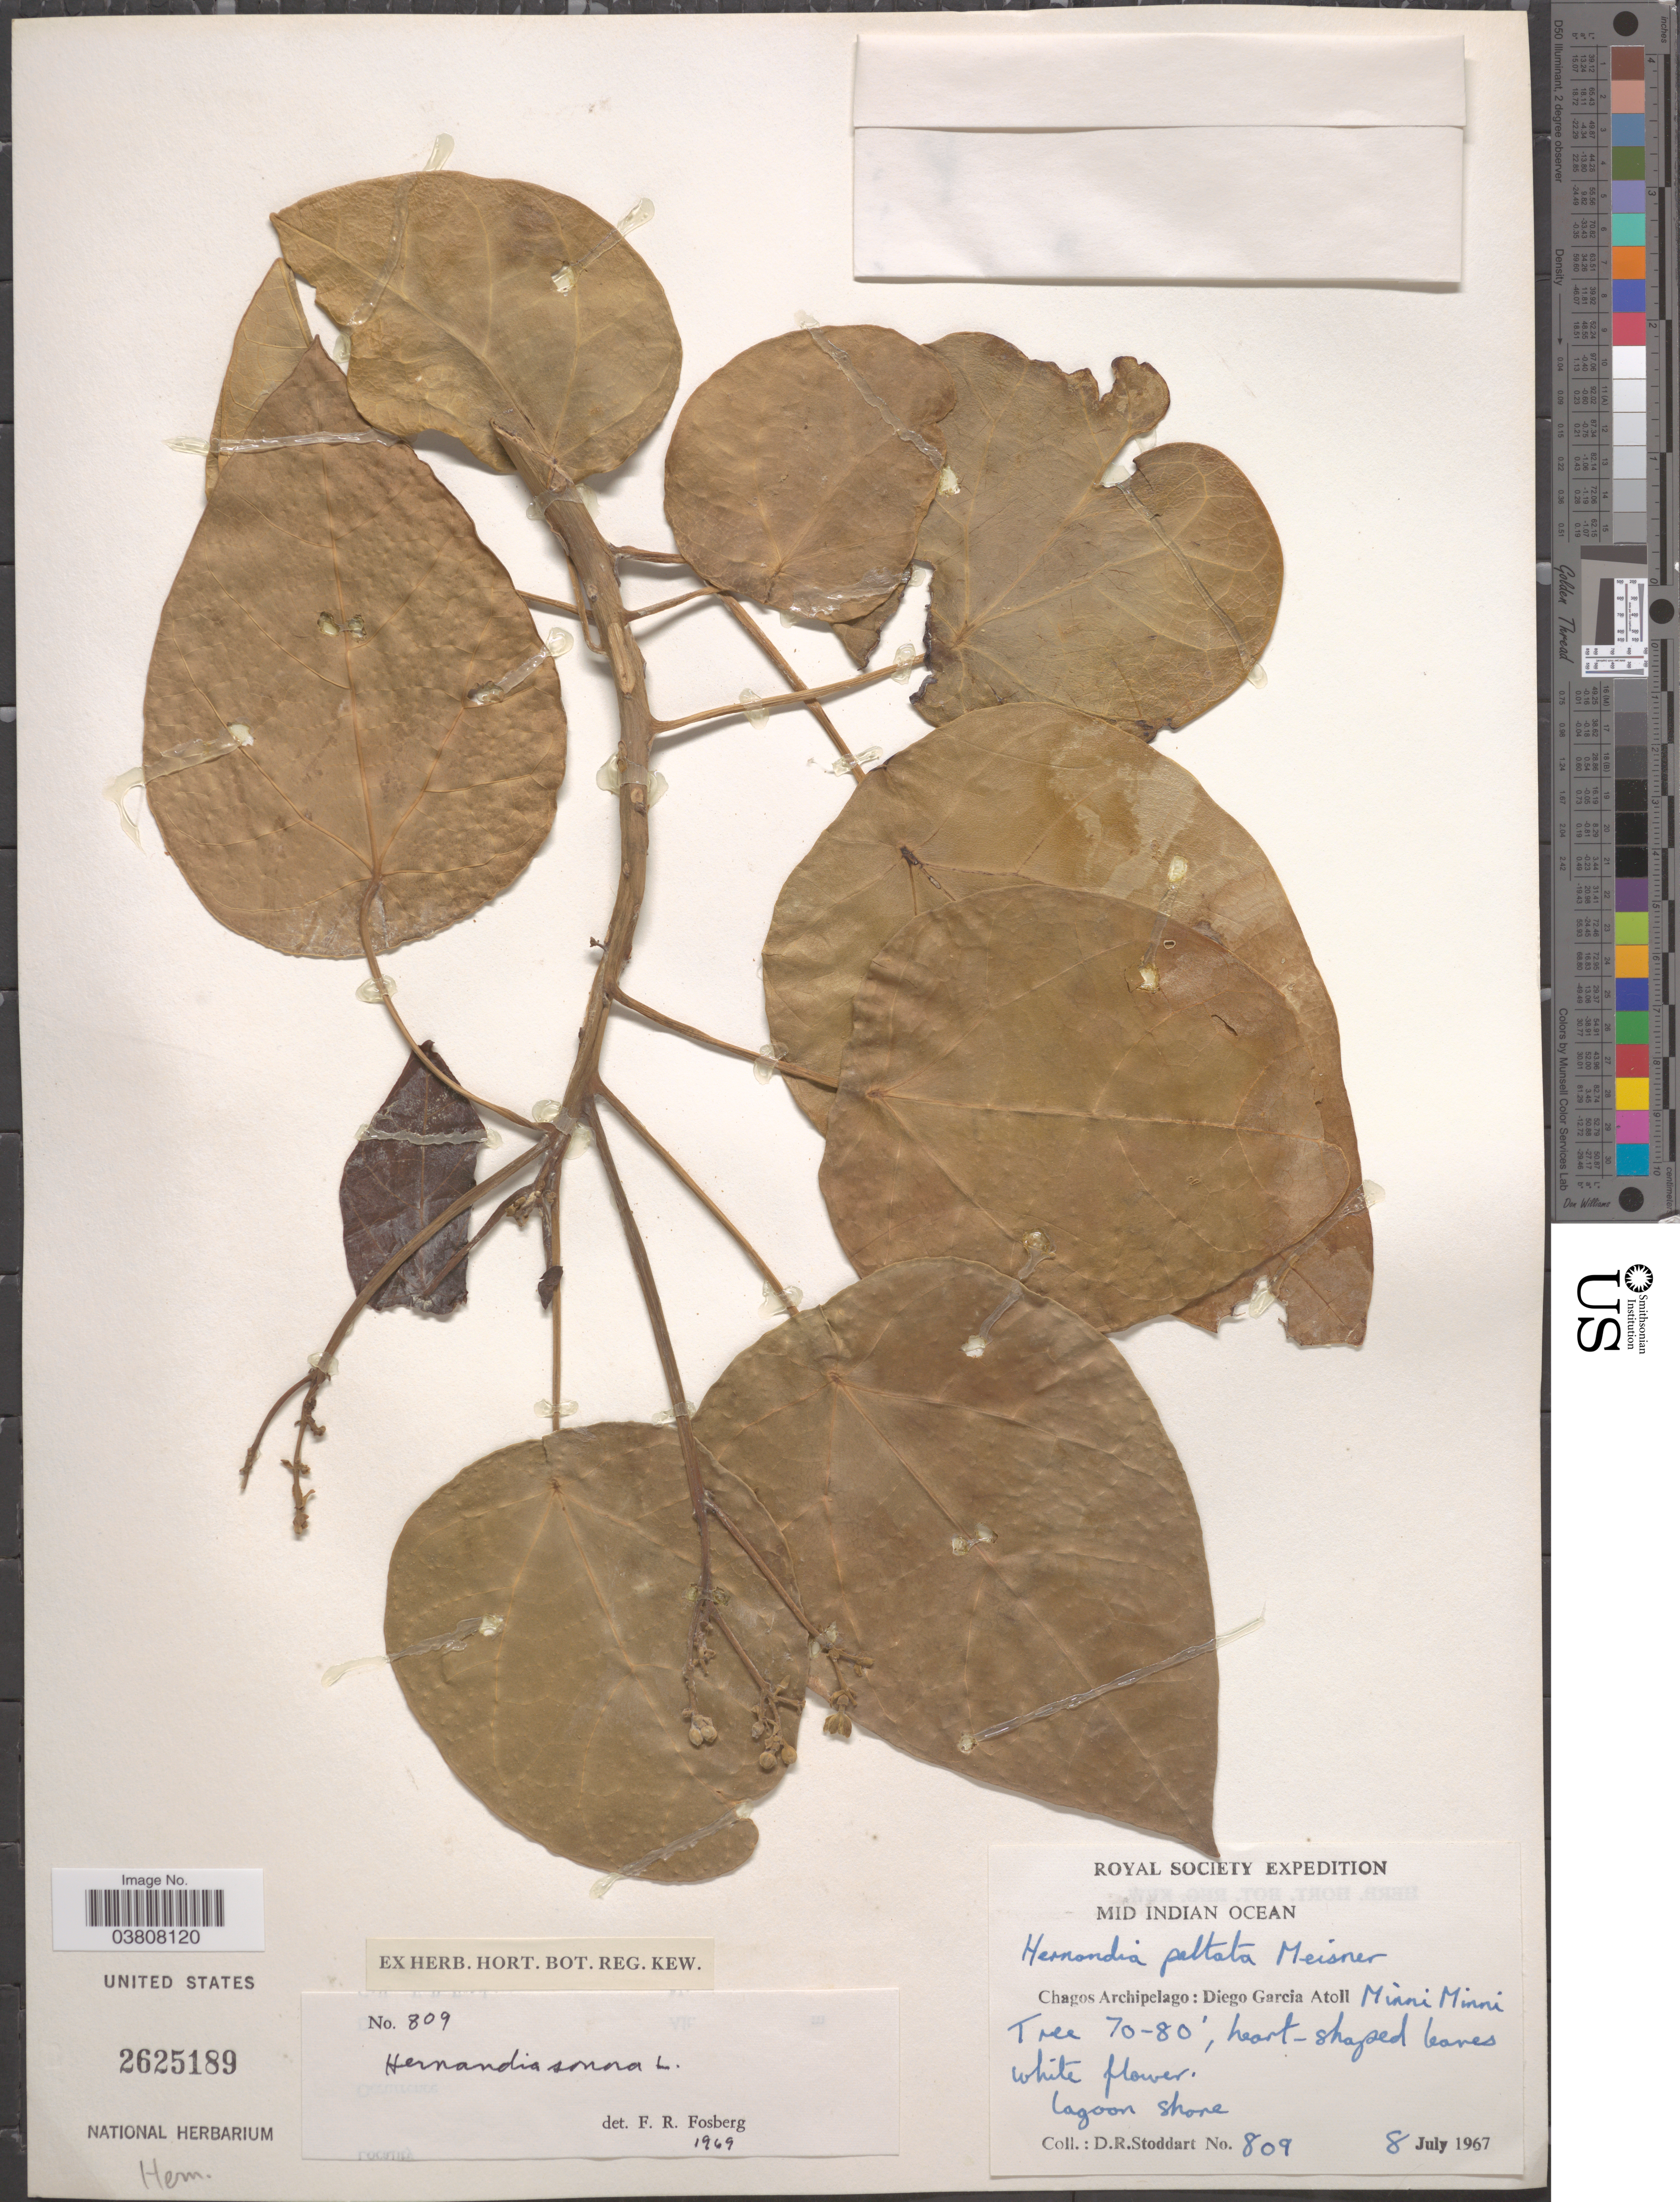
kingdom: Plantae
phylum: Tracheophyta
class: Magnoliopsida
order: Laurales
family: Hernandiaceae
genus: Hernandia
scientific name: Hernandia nymphaeifolia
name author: (C. Presl) Kubitzki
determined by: Strong, Mark T., (BOT), Smithsonian Institution - National Museum of Natural History (UNITED STATES)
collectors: D. R. Stoddart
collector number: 809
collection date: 1967-07-08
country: British Indian Ocean Territory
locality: Mid Indian Ocean. Chagos Archipelago: Diego Garcia Atoll. Minni Minni [unsure placement]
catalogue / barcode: US 2625189